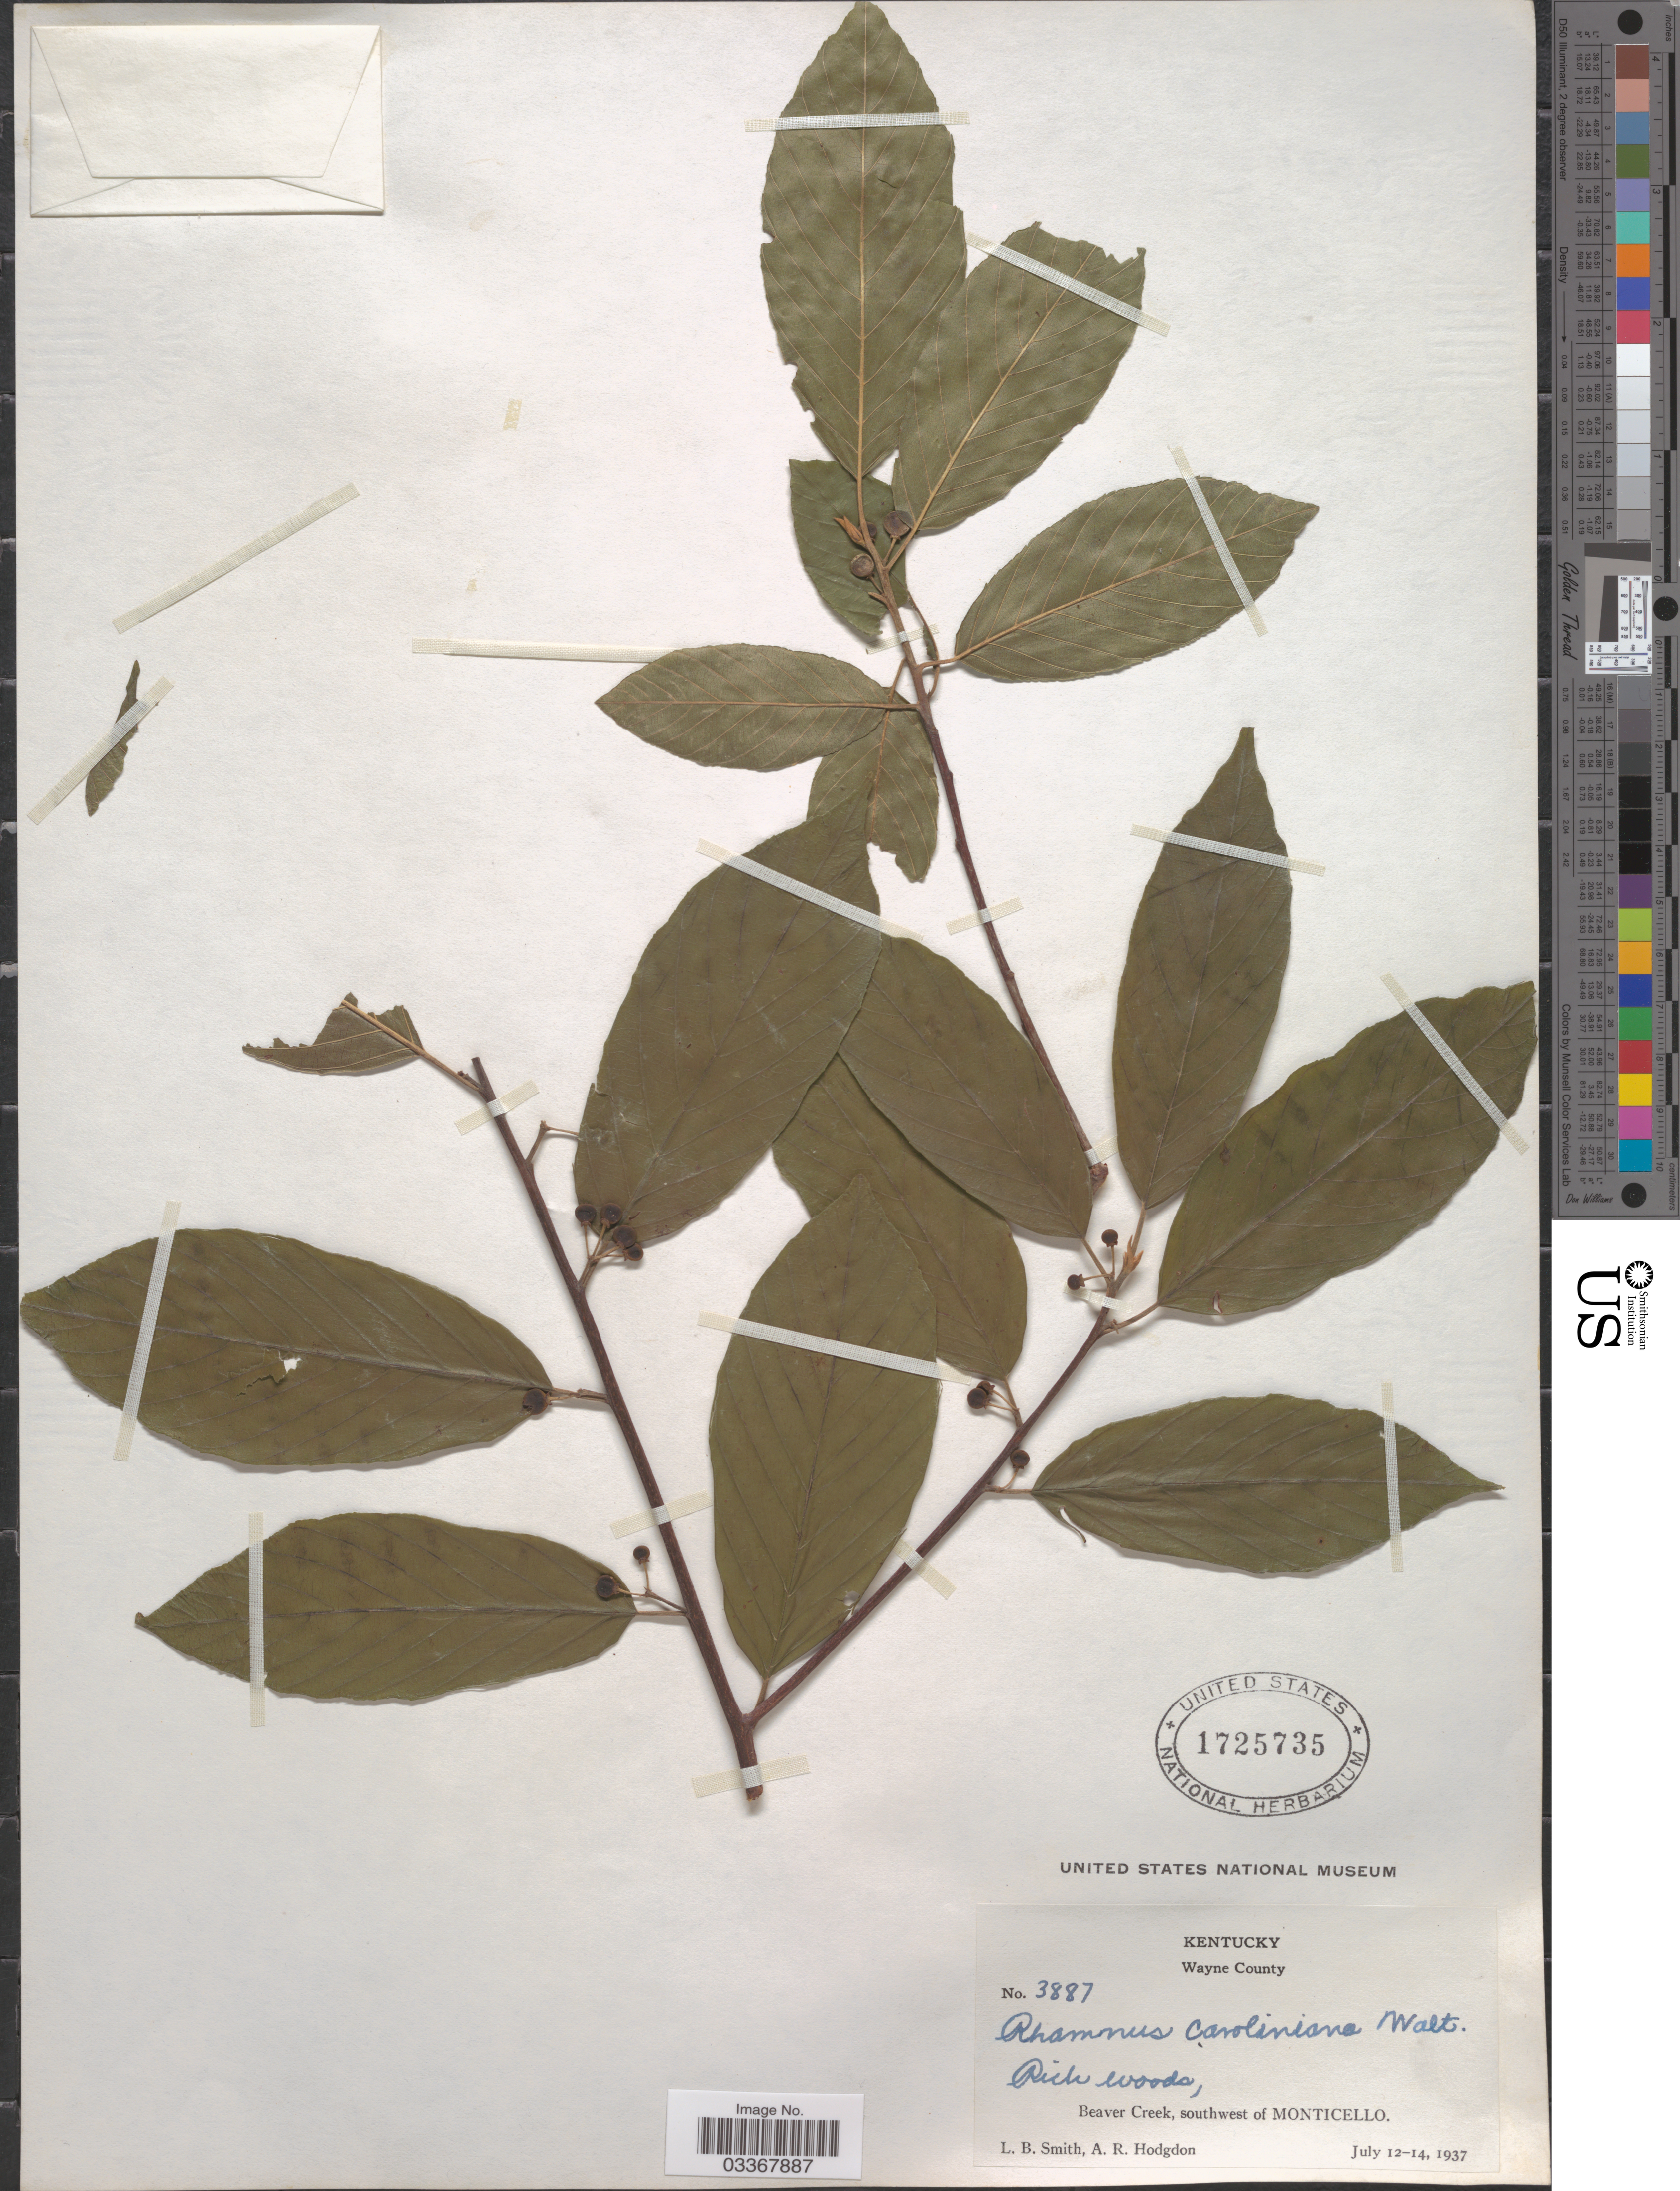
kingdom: Plantae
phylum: Tracheophyta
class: Magnoliopsida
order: Rosales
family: Rhamnaceae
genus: Frangula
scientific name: Frangula caroliniana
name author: (Walter) A. Gray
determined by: Strong, Mark T., (BOT), Smithsonian Institution - National Museum of Natural History (UNITED STATES)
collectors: L. Smith & A. R. Hodgdon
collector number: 3887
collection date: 1937-07-12/1937-07-14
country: United States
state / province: Kentucky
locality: Wayne County, Beaver Creek, southwest of Monticello.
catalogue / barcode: US 1725735